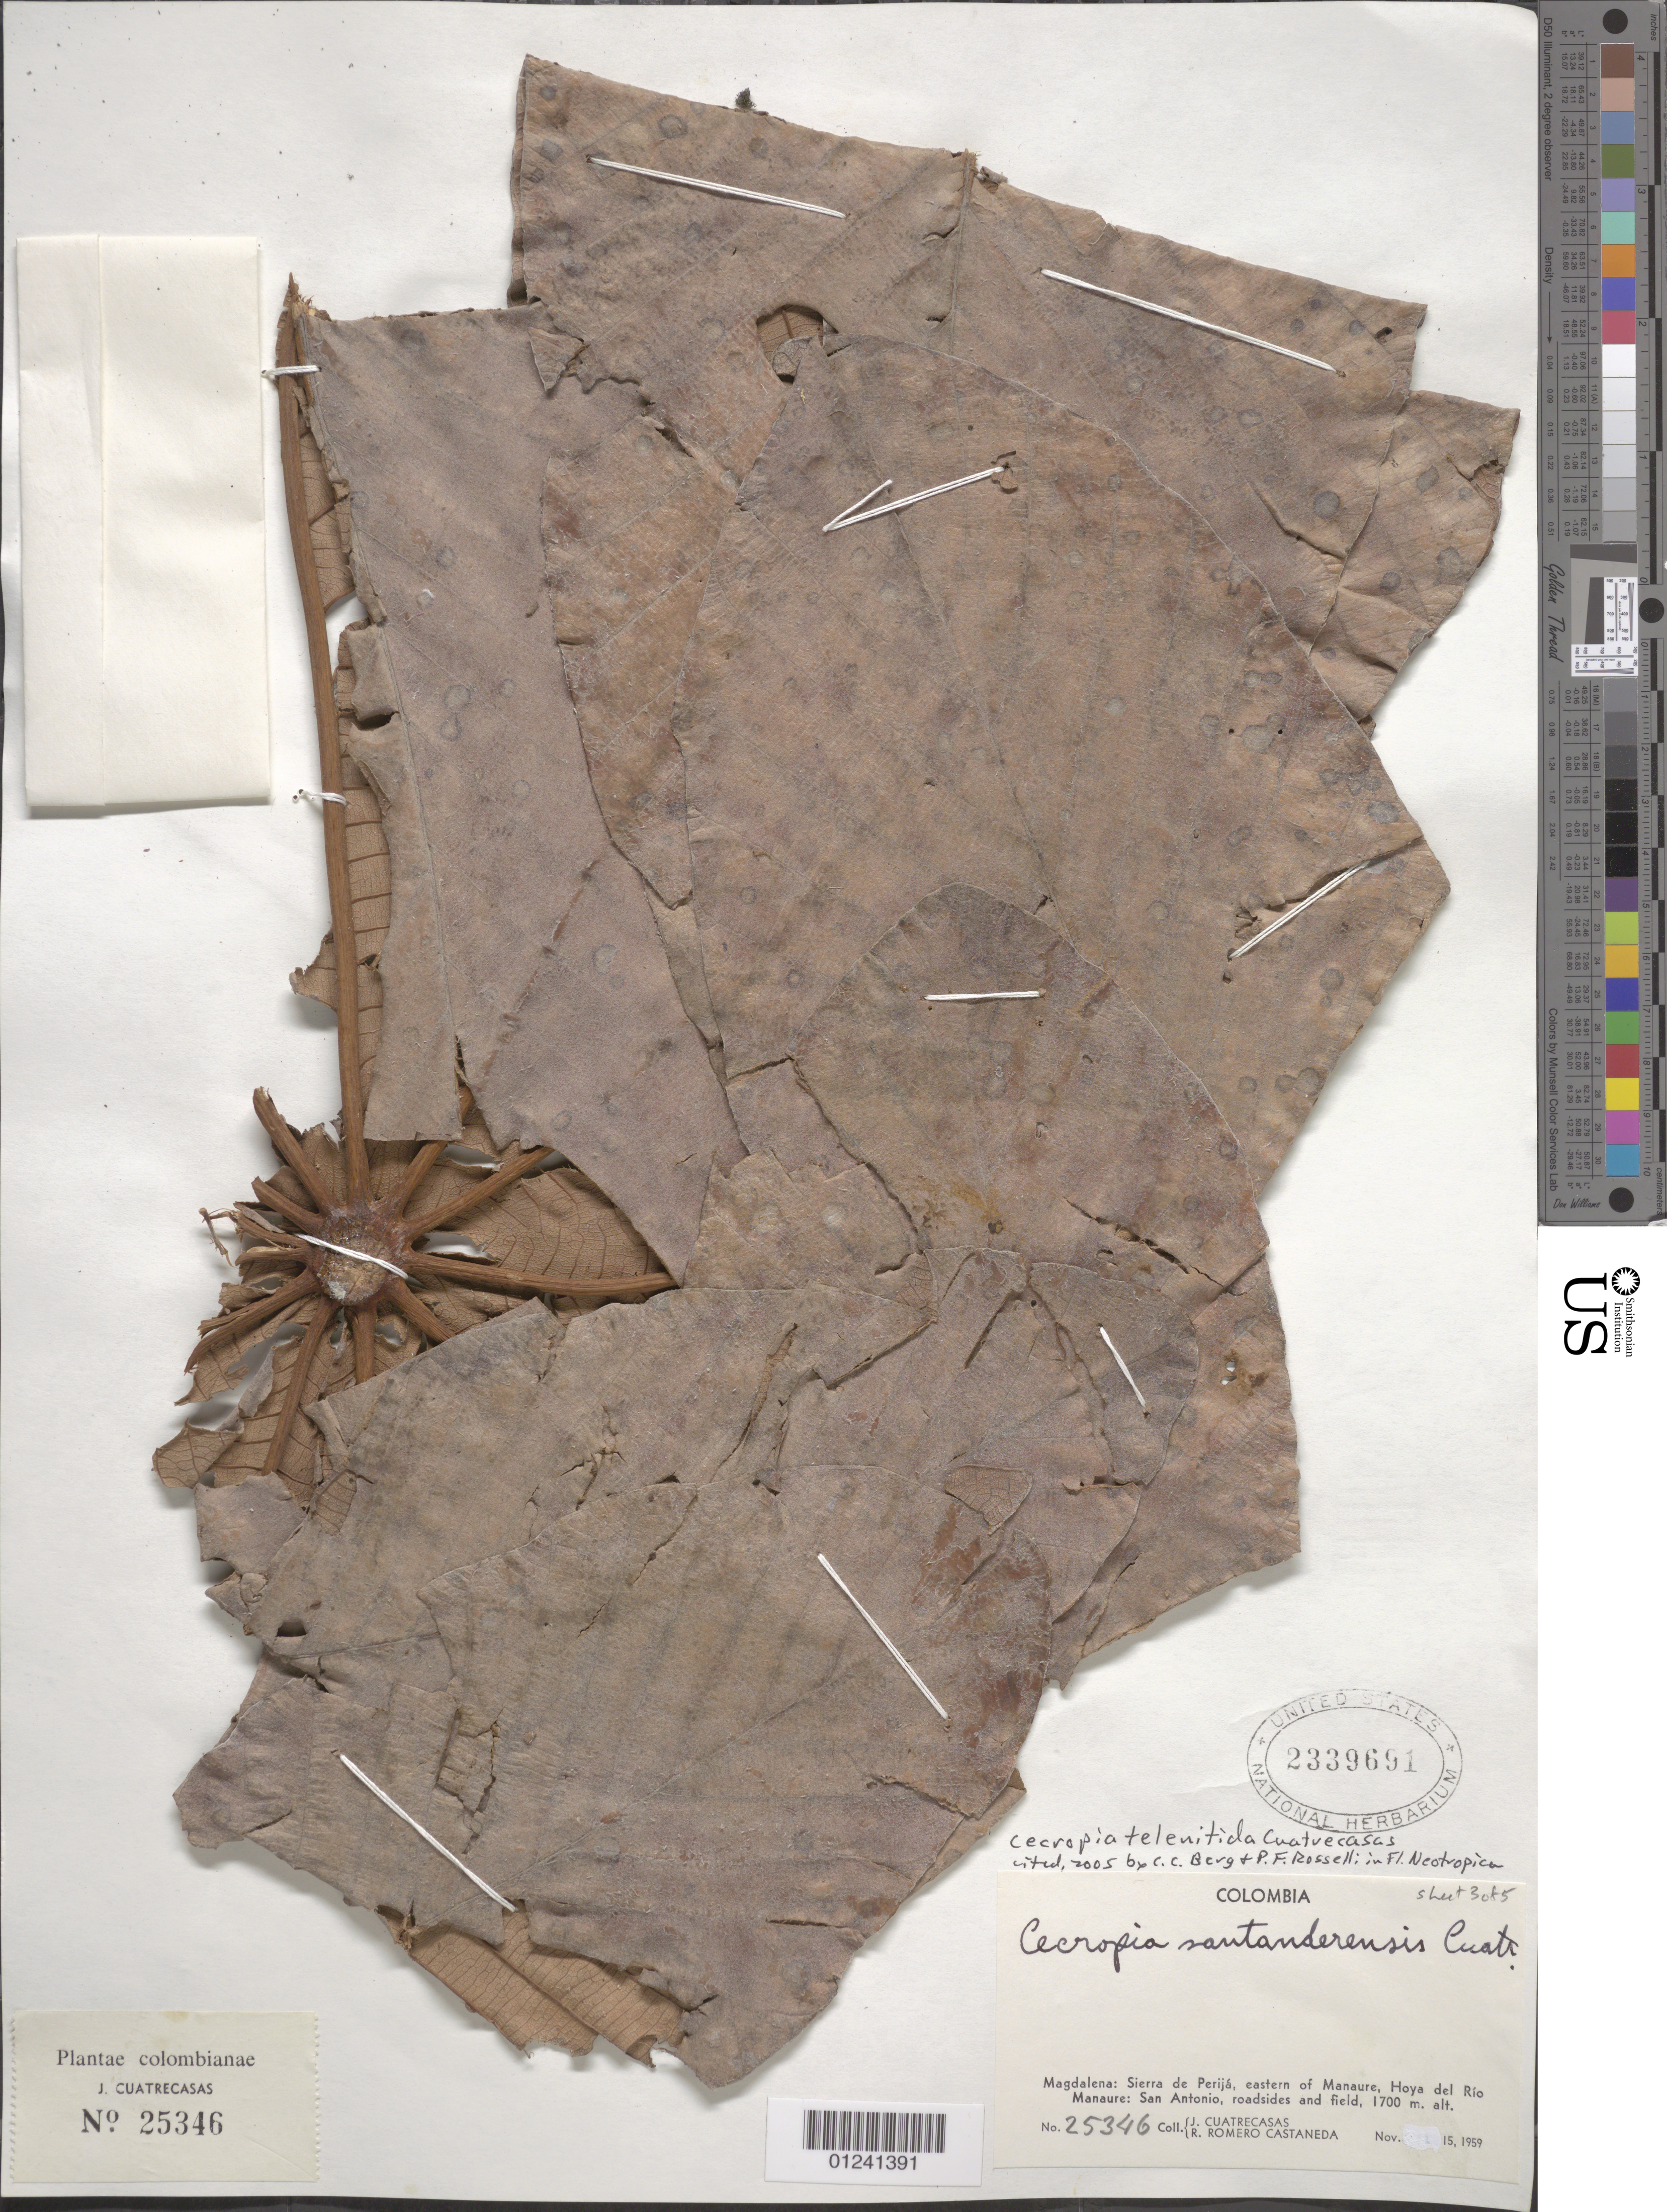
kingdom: Plantae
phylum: Tracheophyta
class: Magnoliopsida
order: Rosales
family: Urticaceae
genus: Cecropia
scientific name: Cecropia telenitida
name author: Cuatrec.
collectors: J. Cuatrecasas & R. Romero Castañeda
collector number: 25346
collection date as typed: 15 Nov 1959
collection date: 1959-11-15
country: Colombia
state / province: Magdalena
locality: Sierra de Perija, E of Manaure, Hoya del Rio Manaure, San Antonia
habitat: roadsides and field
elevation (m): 1700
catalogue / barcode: US 2339691